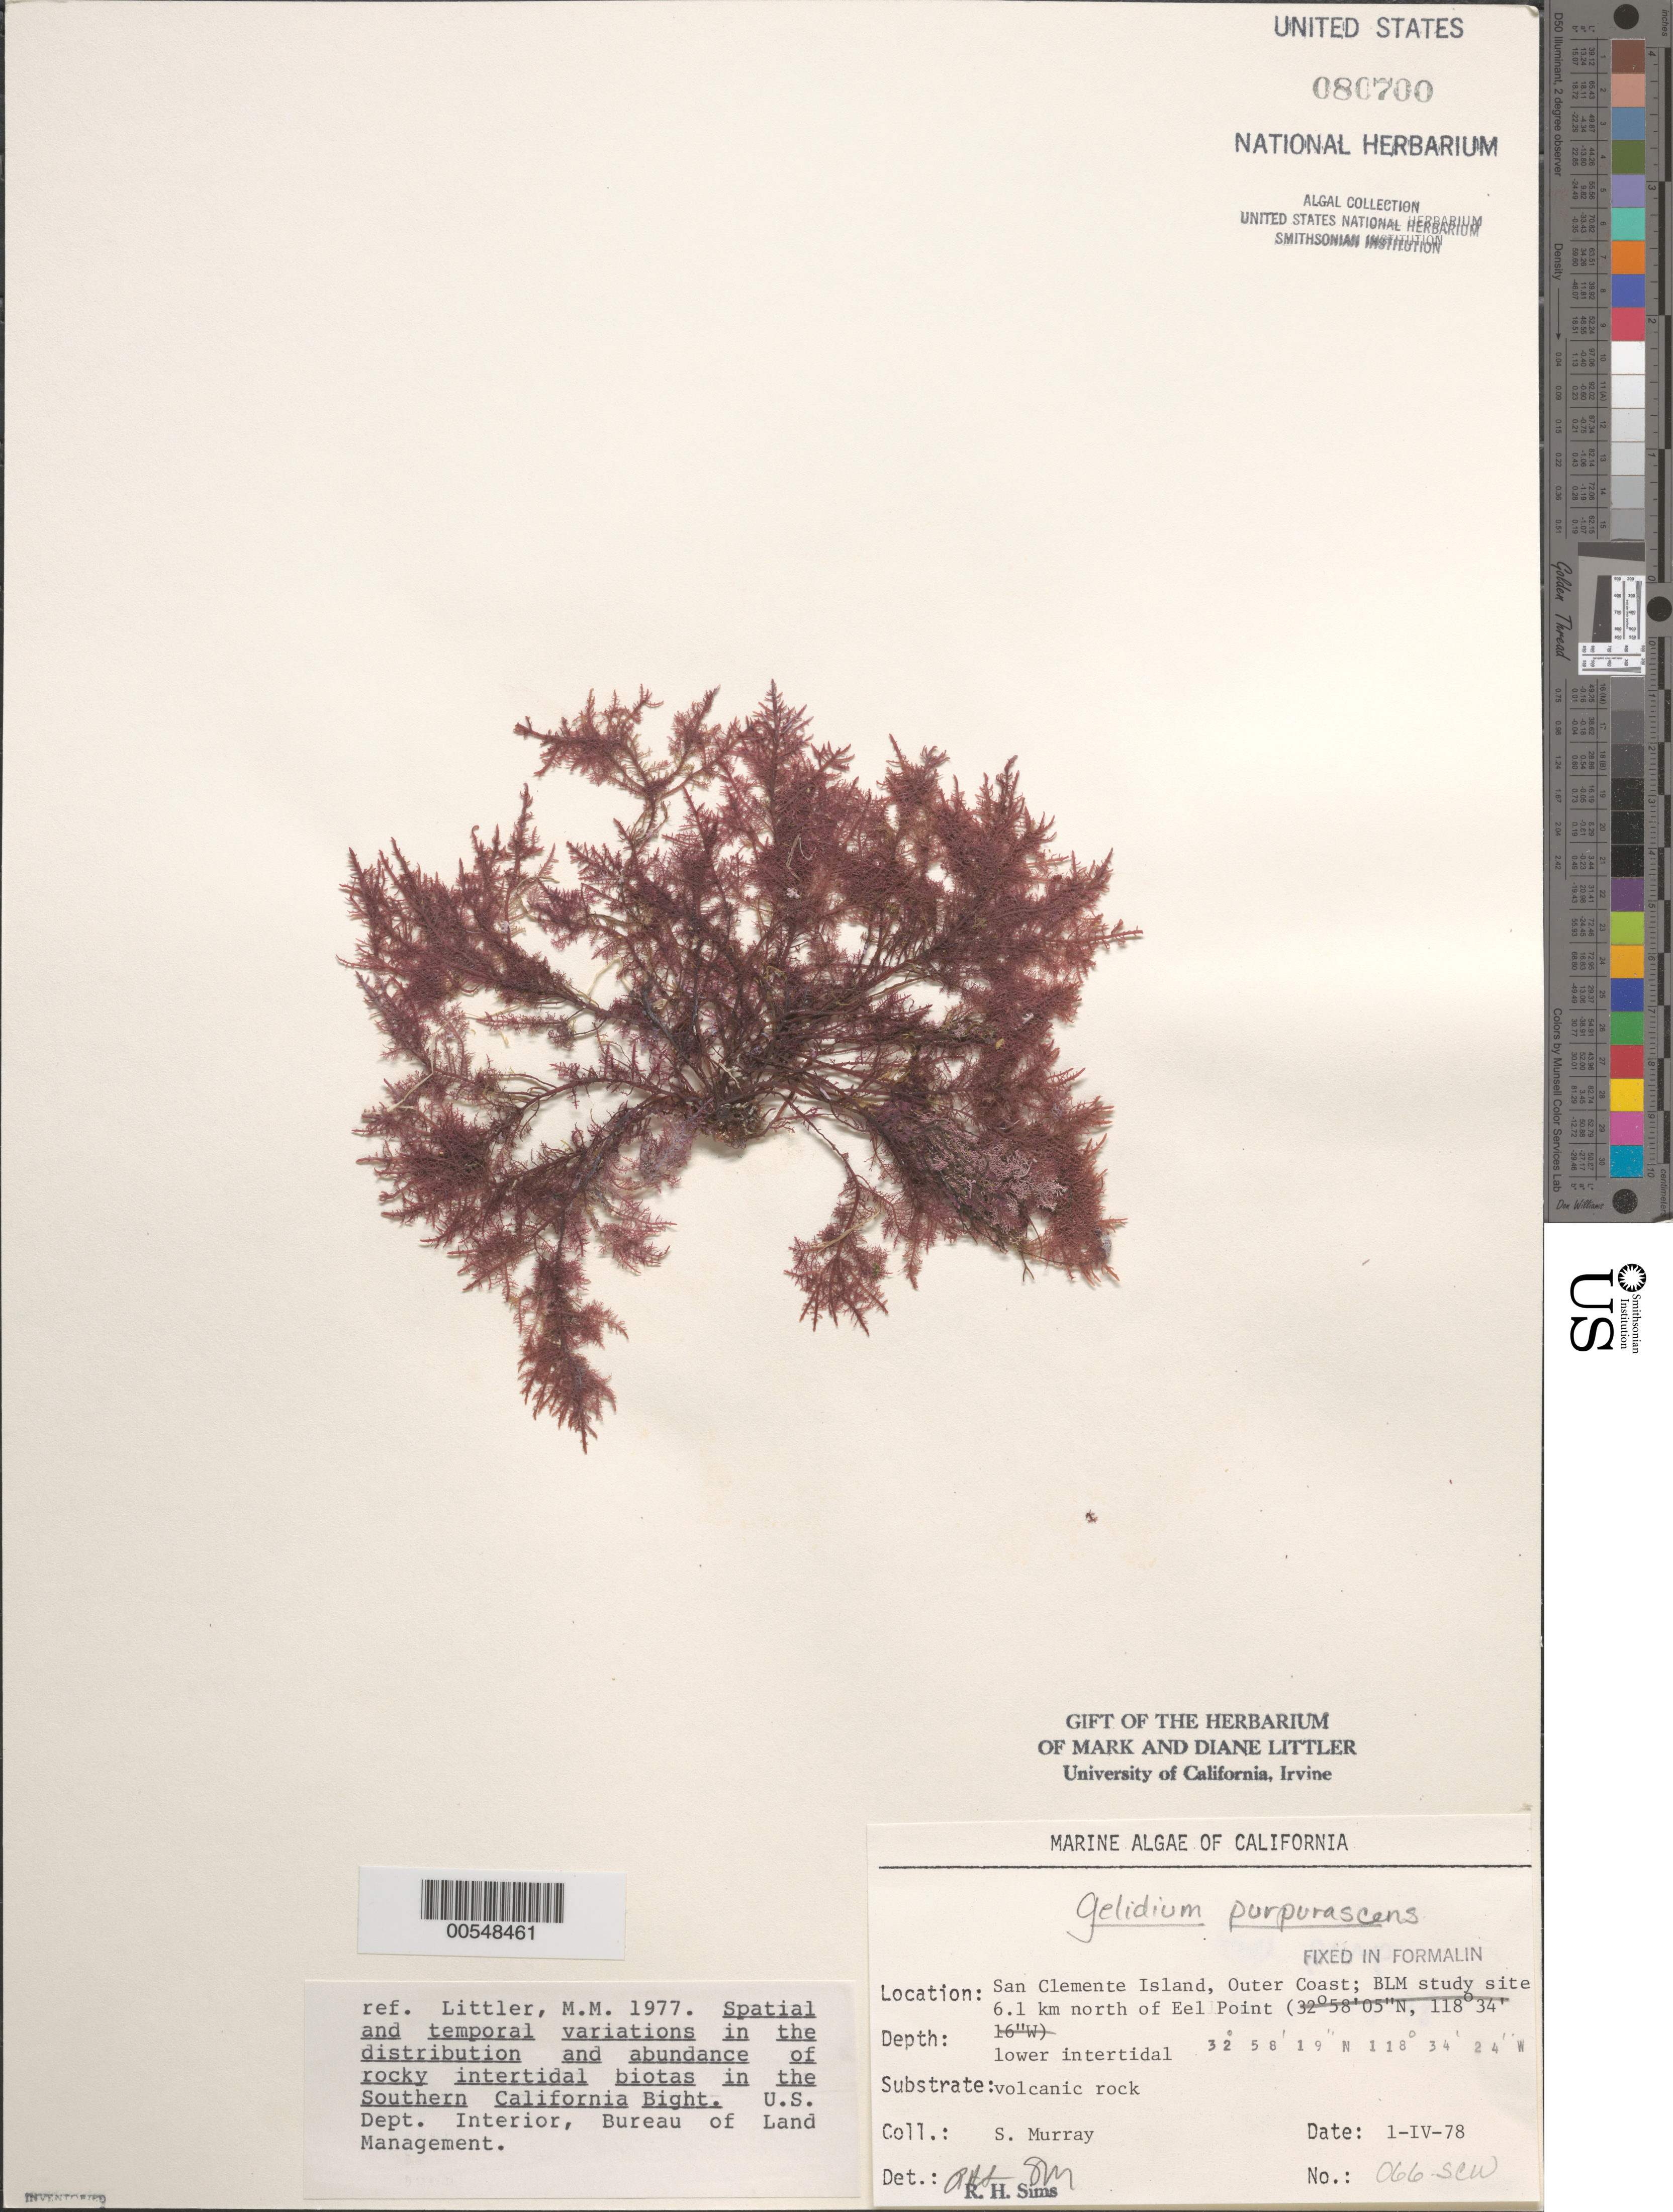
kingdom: Plantae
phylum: Rhodophyta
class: Florideophyceae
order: Gelidiales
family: Gelidiaceae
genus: Gelidium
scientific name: Gelidium purpurascens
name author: N.L. Gardner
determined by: Sims, Robert H.; Murray, S. N.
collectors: S. N. Murray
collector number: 066-scw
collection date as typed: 01 Apr 1978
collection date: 1978-04-01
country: United States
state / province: California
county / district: Los Angeles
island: San Clemente Island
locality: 6.1 km north of Eel Point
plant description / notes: BLM-SOCALBIGHT Rocky Intertidal Survey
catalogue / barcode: US 80700